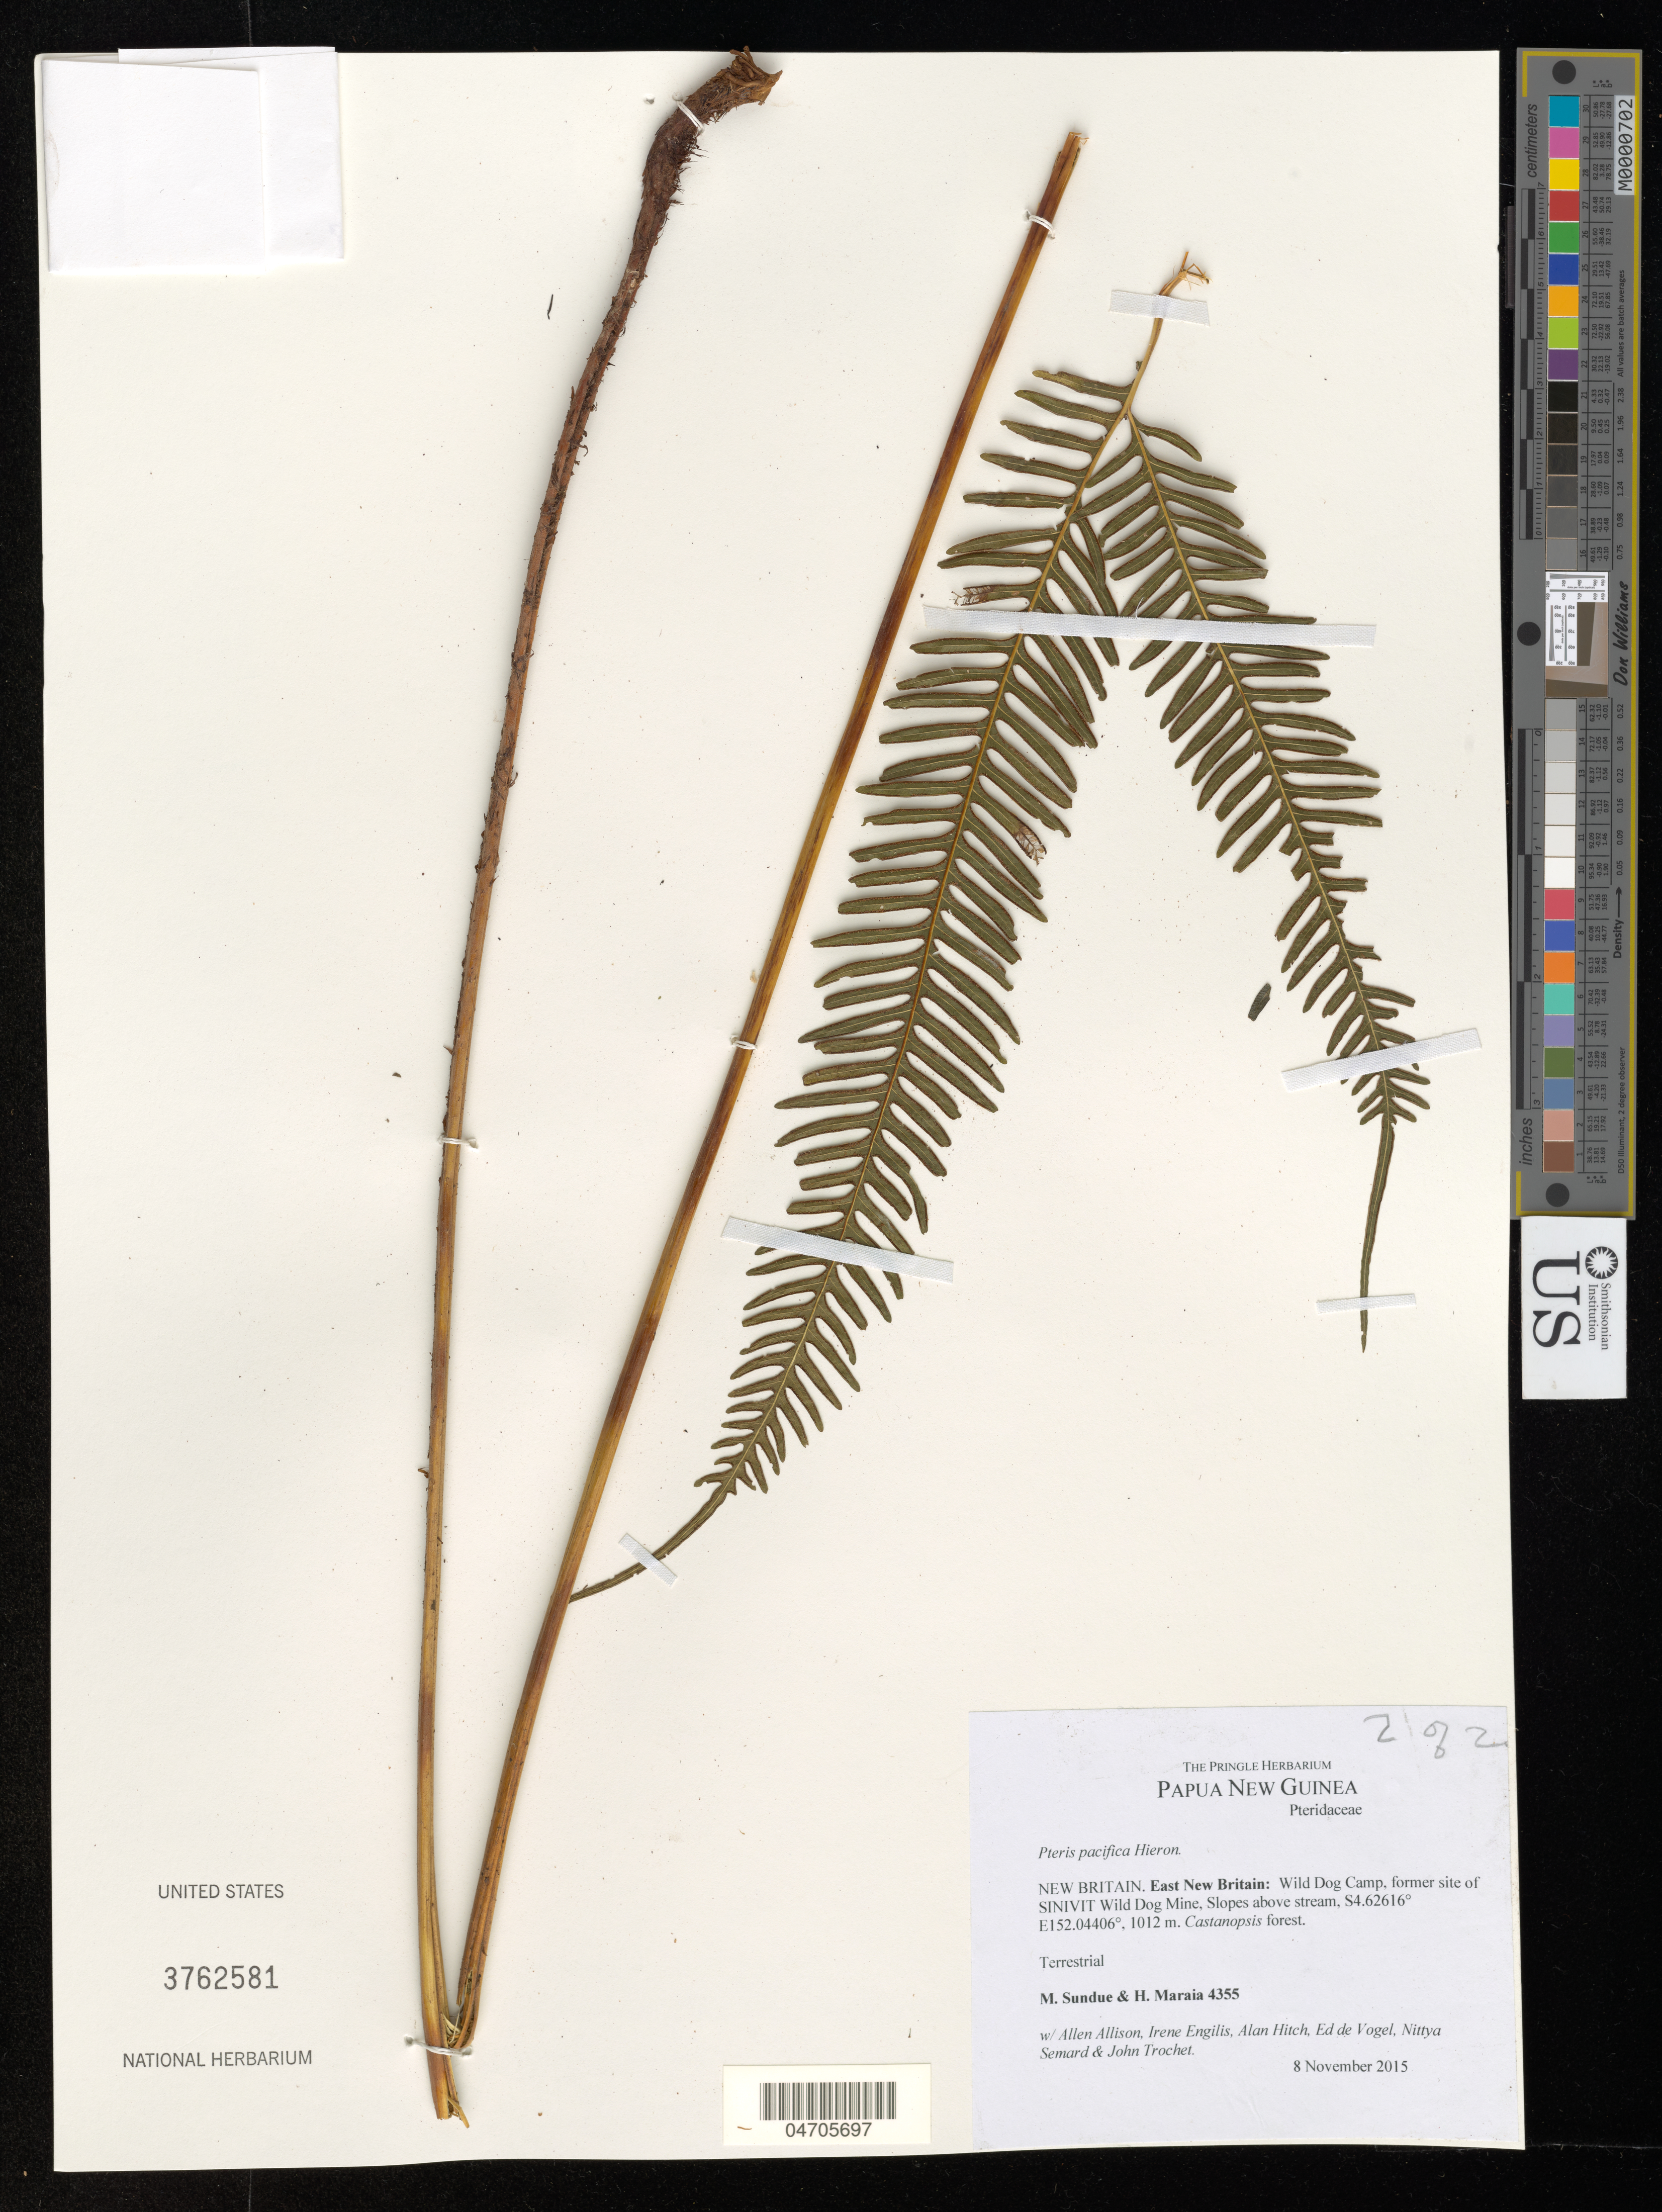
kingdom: Plantae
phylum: Tracheophyta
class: Polypodiopsida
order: Polypodiales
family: Pteridaceae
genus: Pteris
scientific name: Pteris pacifica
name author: Hieron.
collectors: M. Sundue, H. Maraia, A. Allison & A. Garcia Jimenez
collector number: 4355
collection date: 2015-11-08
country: Papua New Guinea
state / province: East New Britain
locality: New Britain. Wild Dog Camp, former site of SINIVIT Wild Dog Mine, Slopes above stream.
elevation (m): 1012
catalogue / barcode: US 3762581